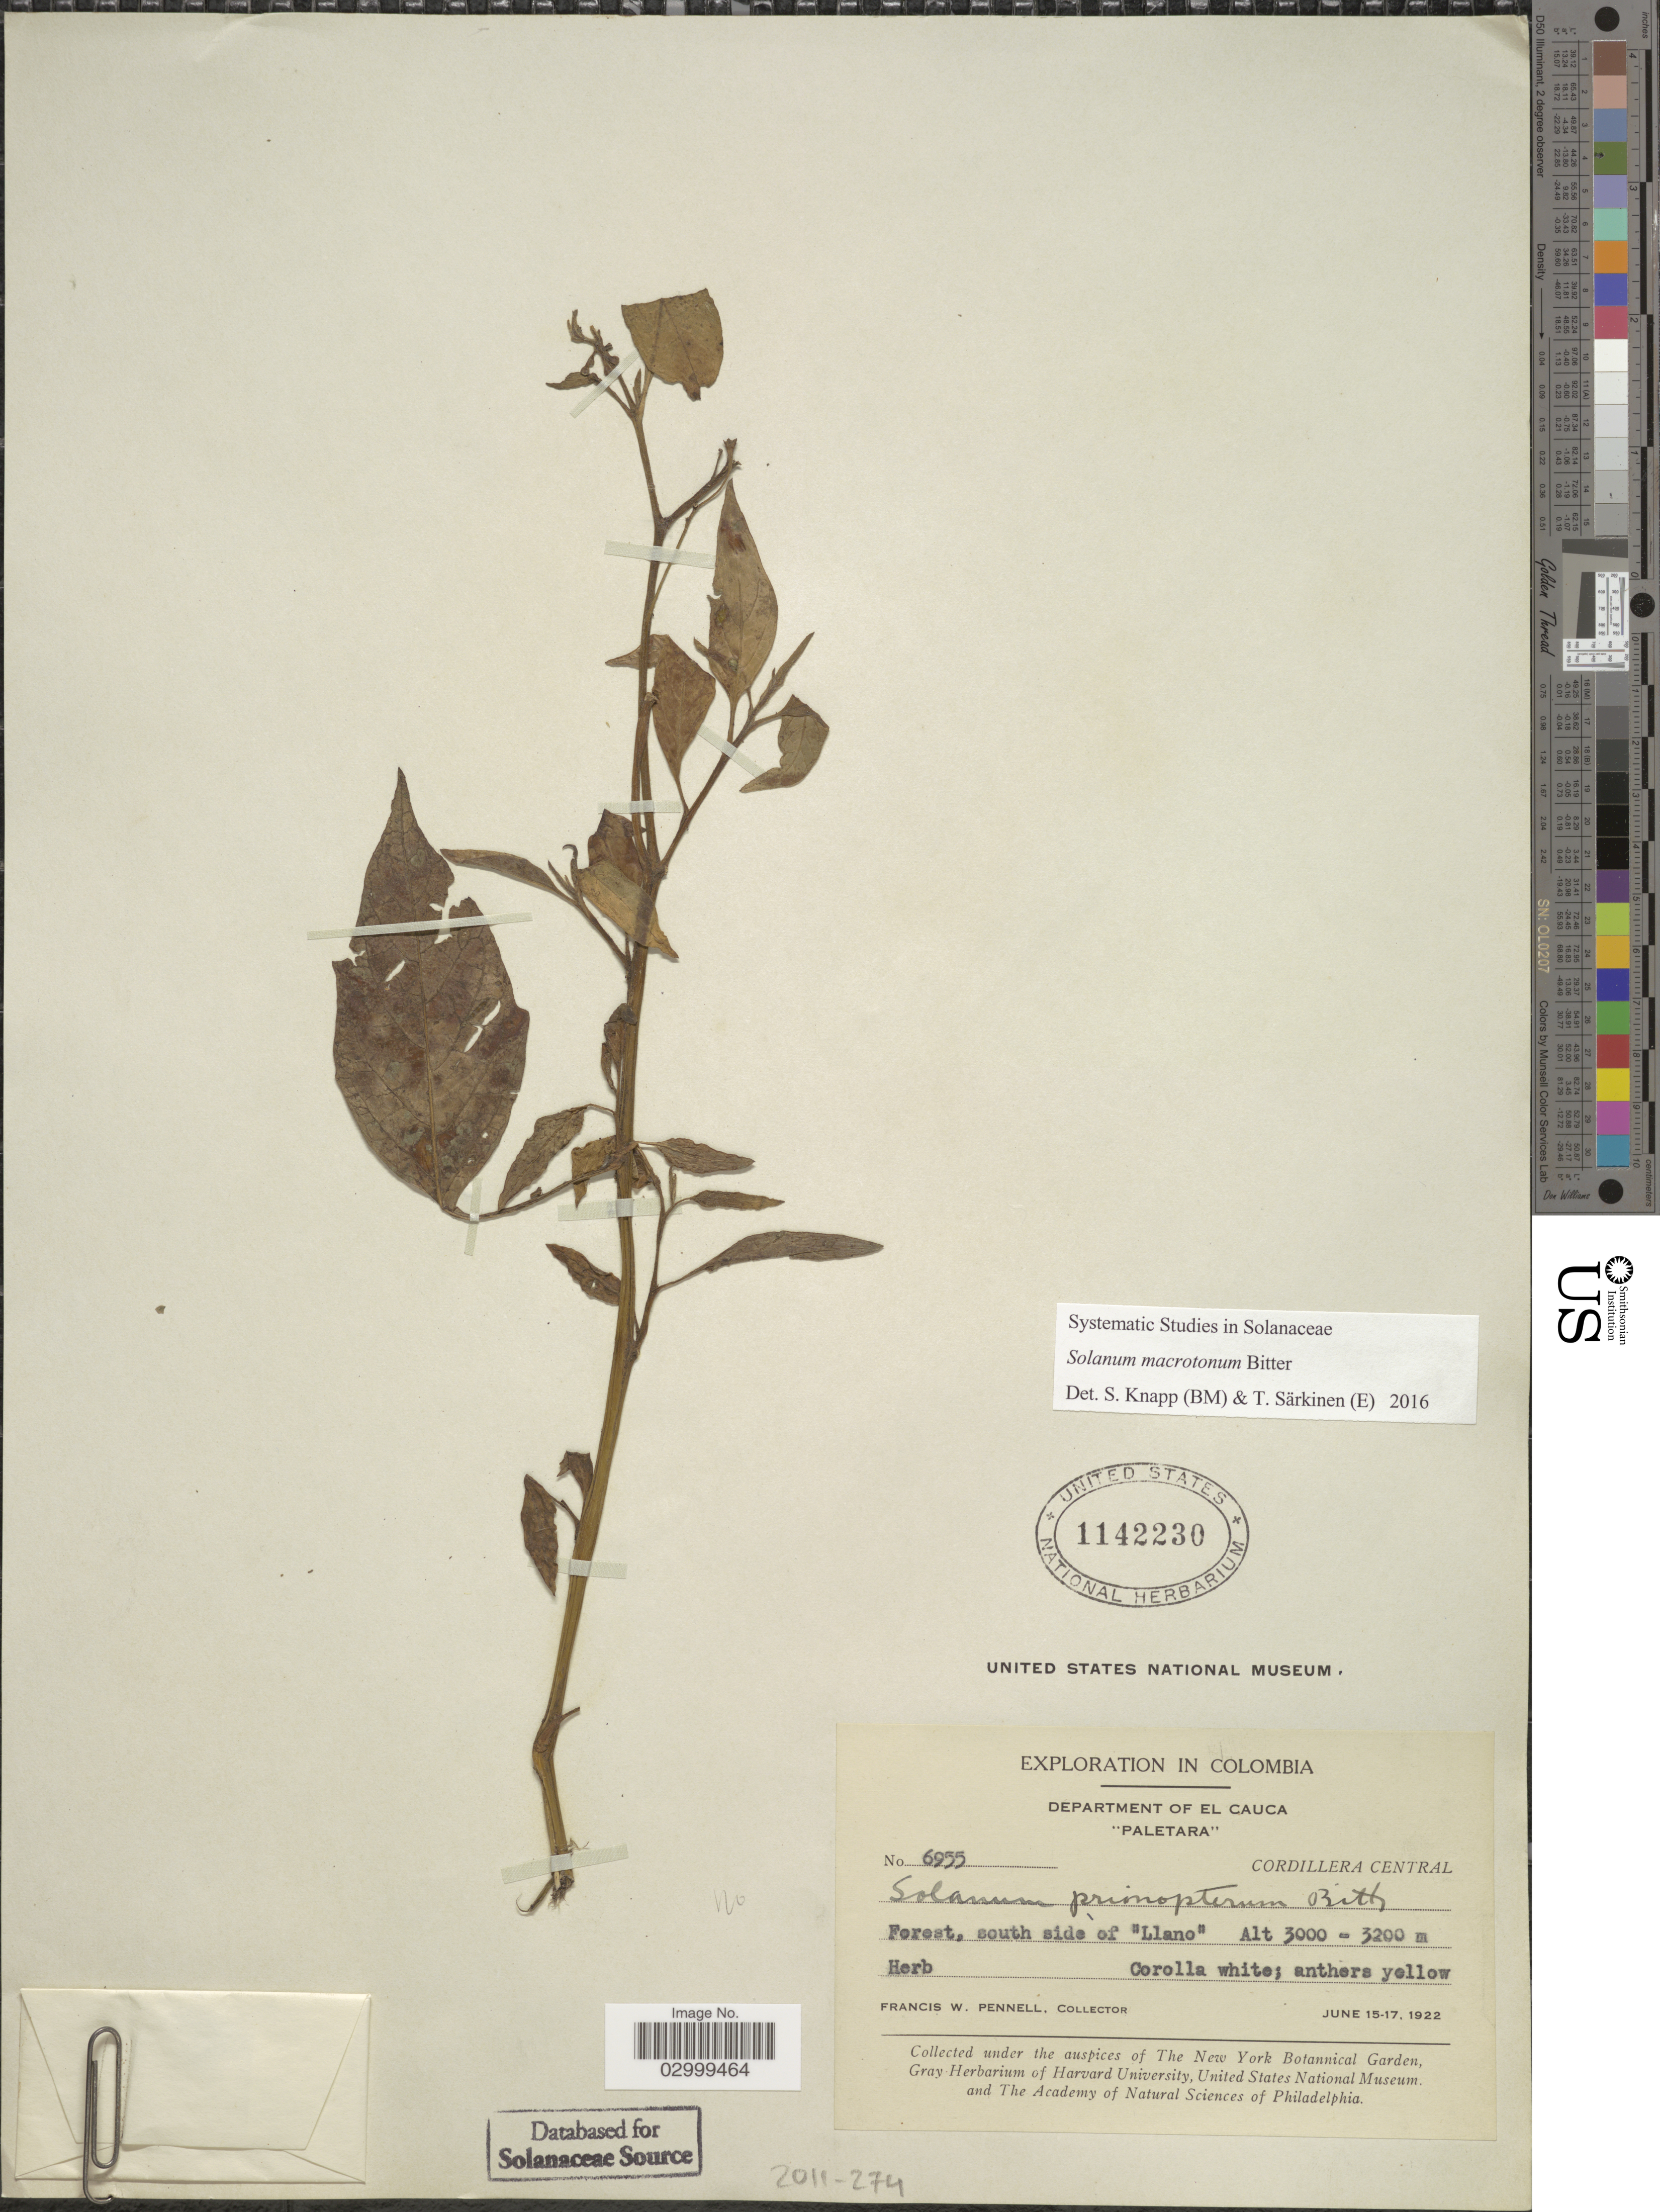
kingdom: Plantae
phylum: Tracheophyta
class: Magnoliopsida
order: Solanales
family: Solanaceae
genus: Solanum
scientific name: Solanum macrotonum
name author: Bitter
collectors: F. W. Pennell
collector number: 6955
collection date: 1922-06-15/1922-06-17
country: Colombia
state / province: Cauca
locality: Department of El Cauca. "Paletara". Cordillera Central. South side of "Llano".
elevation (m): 3000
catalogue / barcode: US 1142230